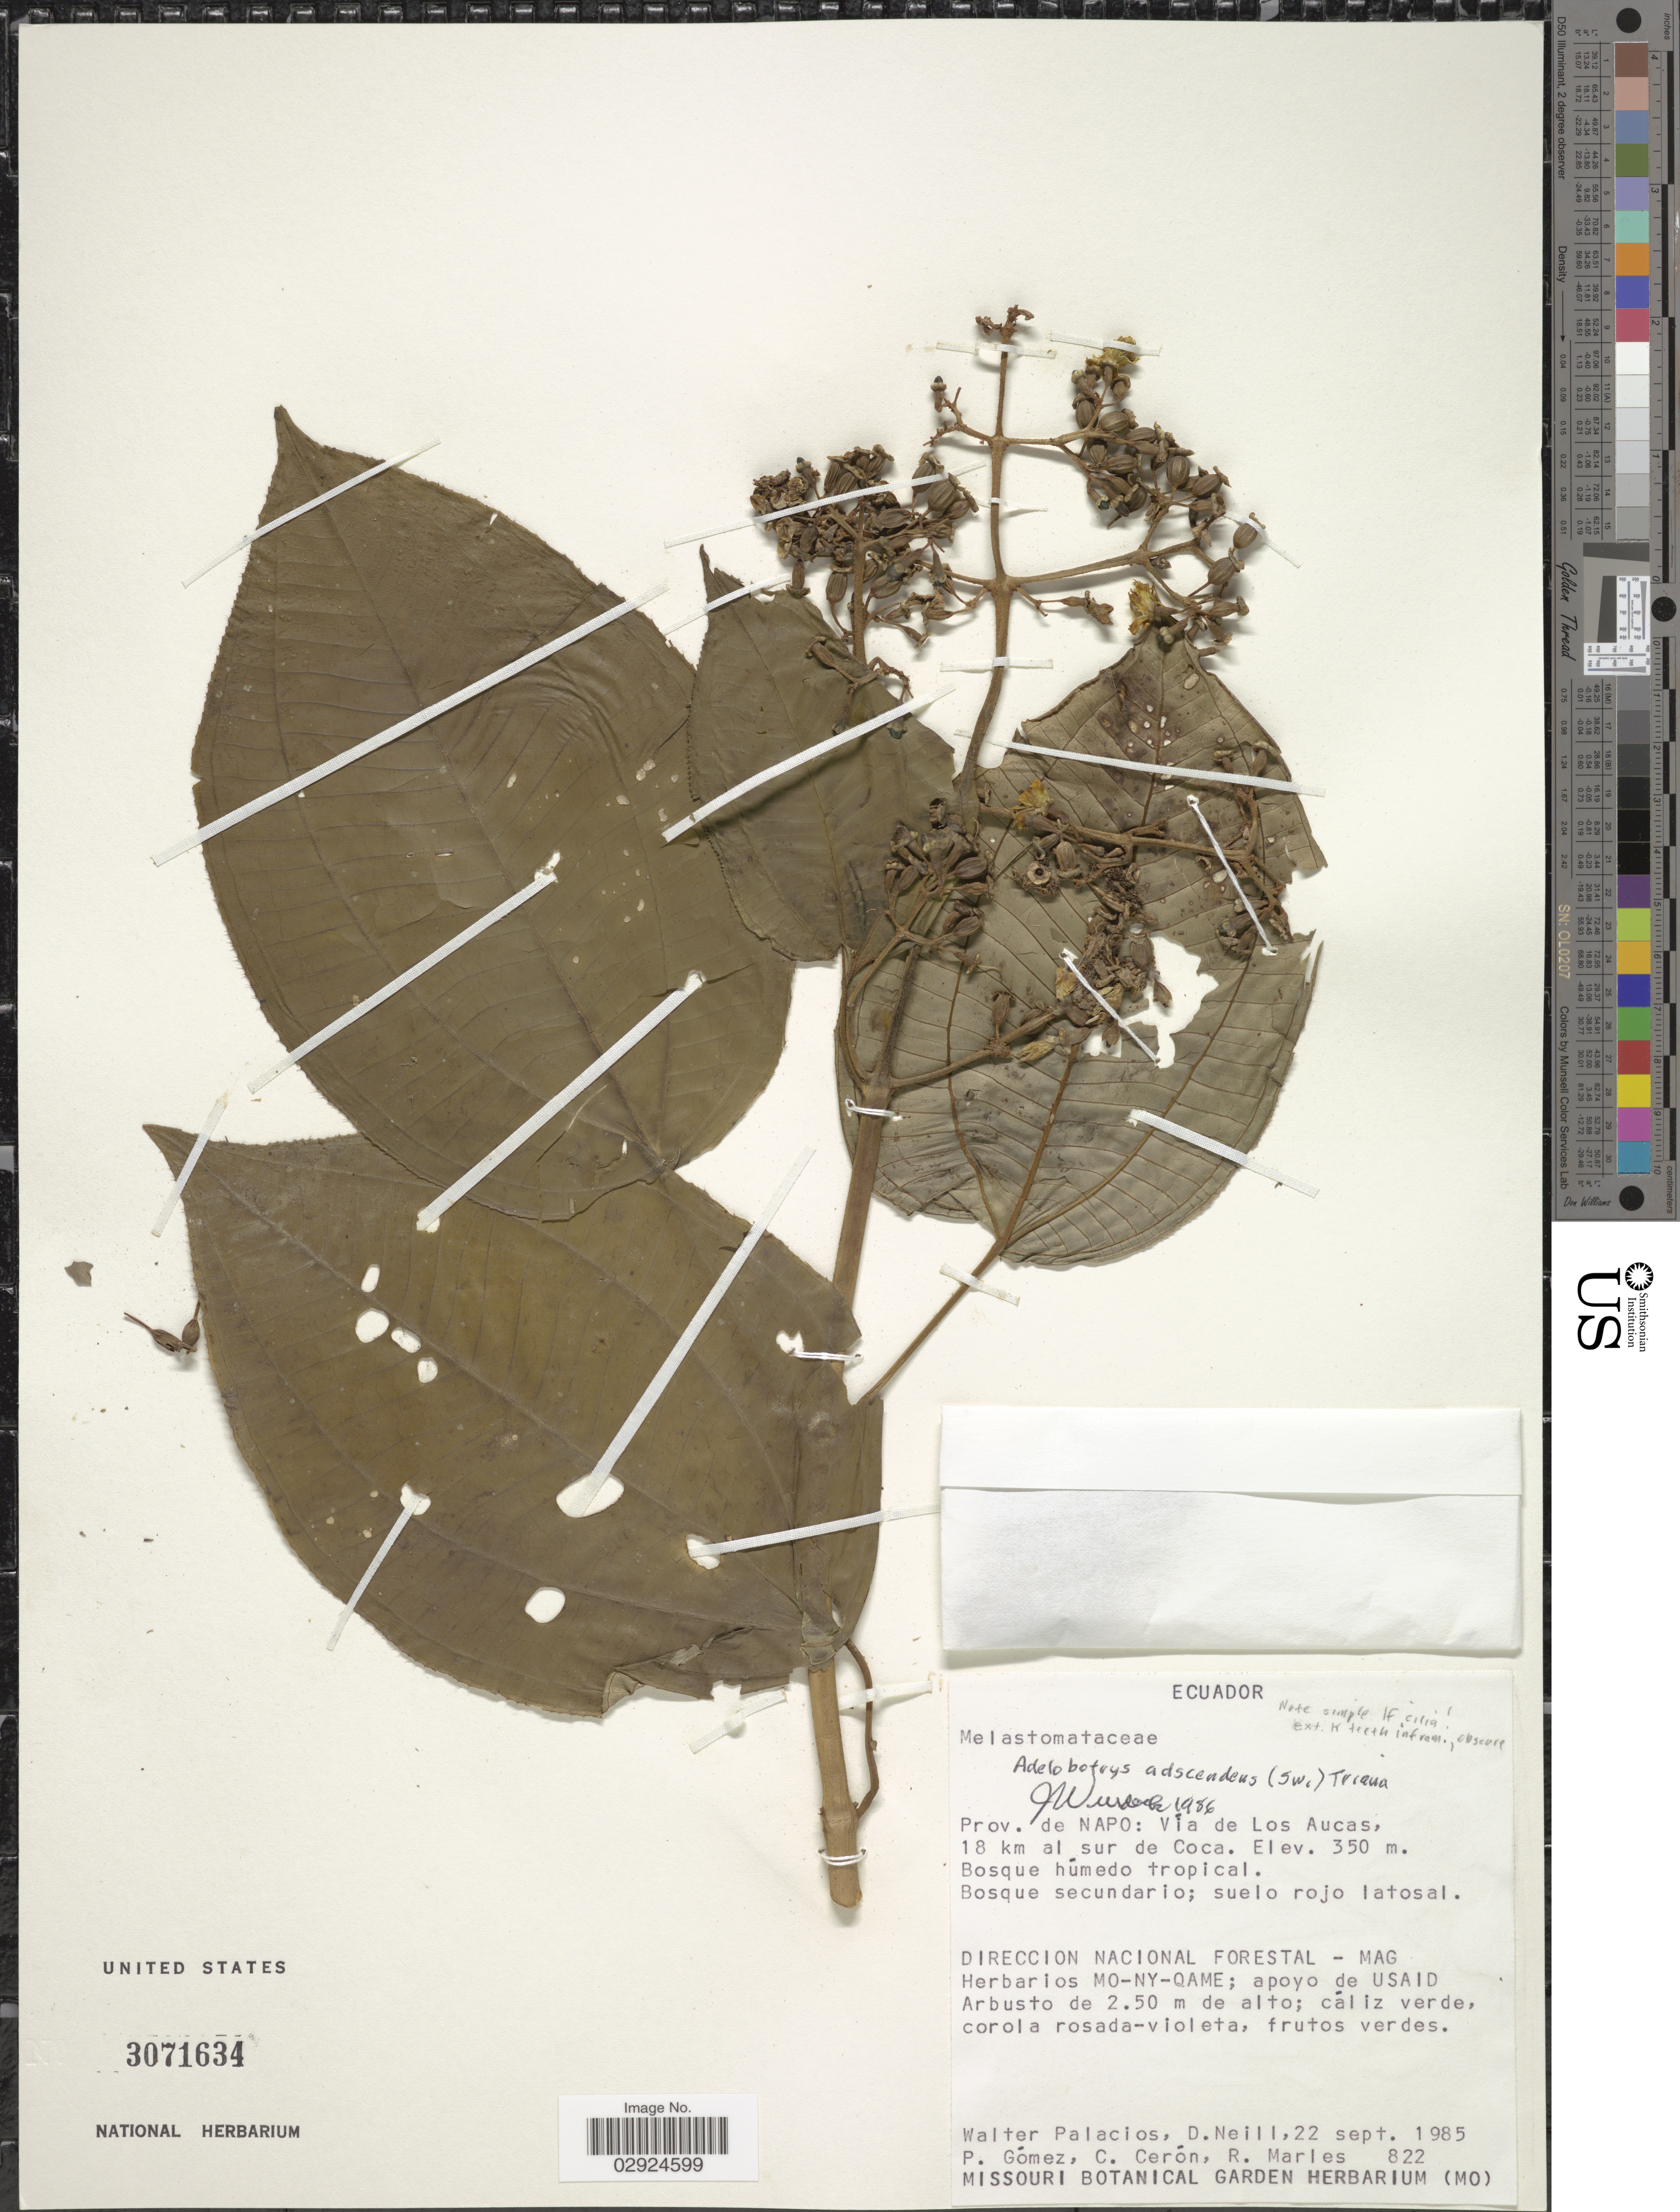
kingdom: Plantae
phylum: Tracheophyta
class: Magnoliopsida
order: Myrtales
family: Melastomataceae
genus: Adelobotrys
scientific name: Adelobotrys adscendens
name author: (Sw.) Triana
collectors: W. Palacios, D. Neill, P. Gómez, C. E. Cerón M. & R. Marles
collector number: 822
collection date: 1985-09-22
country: Ecuador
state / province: Napo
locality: Prov. de Napo: Vía de Los Aucas, 18 km al sur de Coca.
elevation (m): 350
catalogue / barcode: US 3071634